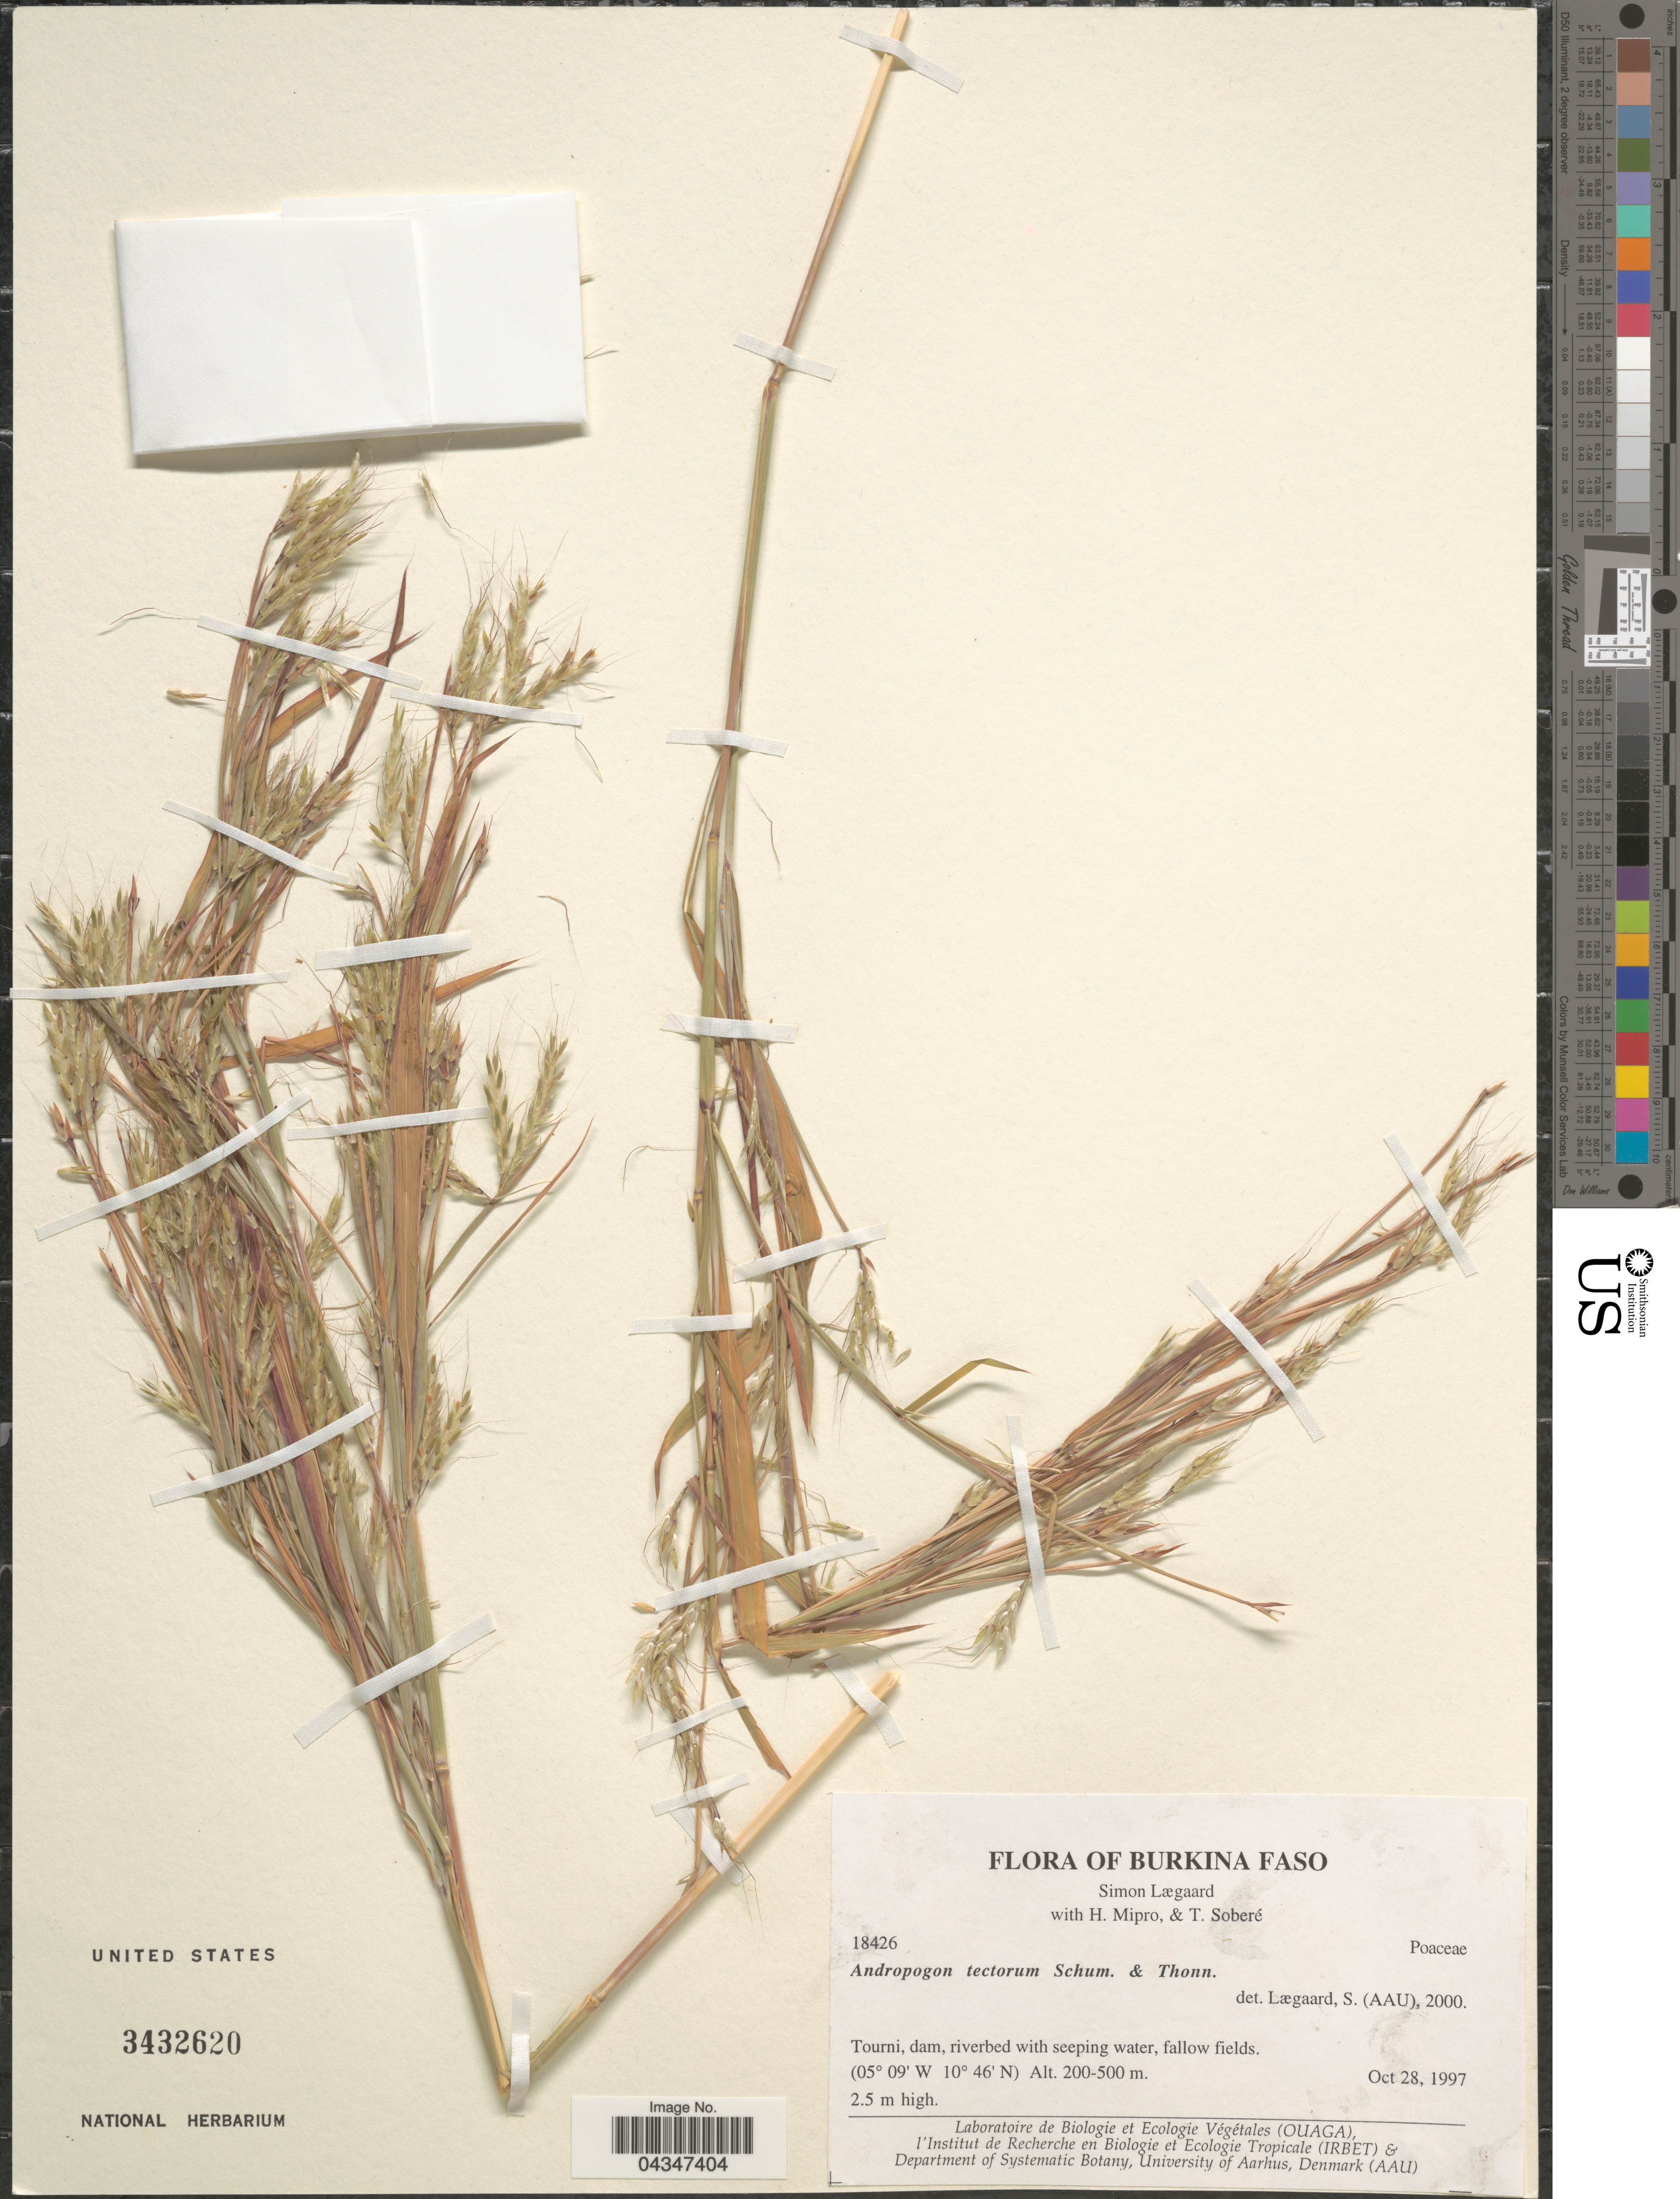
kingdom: Plantae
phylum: Tracheophyta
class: Liliopsida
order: Poales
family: Poaceae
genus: Andropogon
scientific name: Andropogon tectorum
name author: Schumach. & Thonn.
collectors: S. Lægaard, H. Mipro & T. Sobere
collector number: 18426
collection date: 1997-10-28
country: Burkina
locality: Burkina Faso. Tourni.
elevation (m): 200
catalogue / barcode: US 3432620